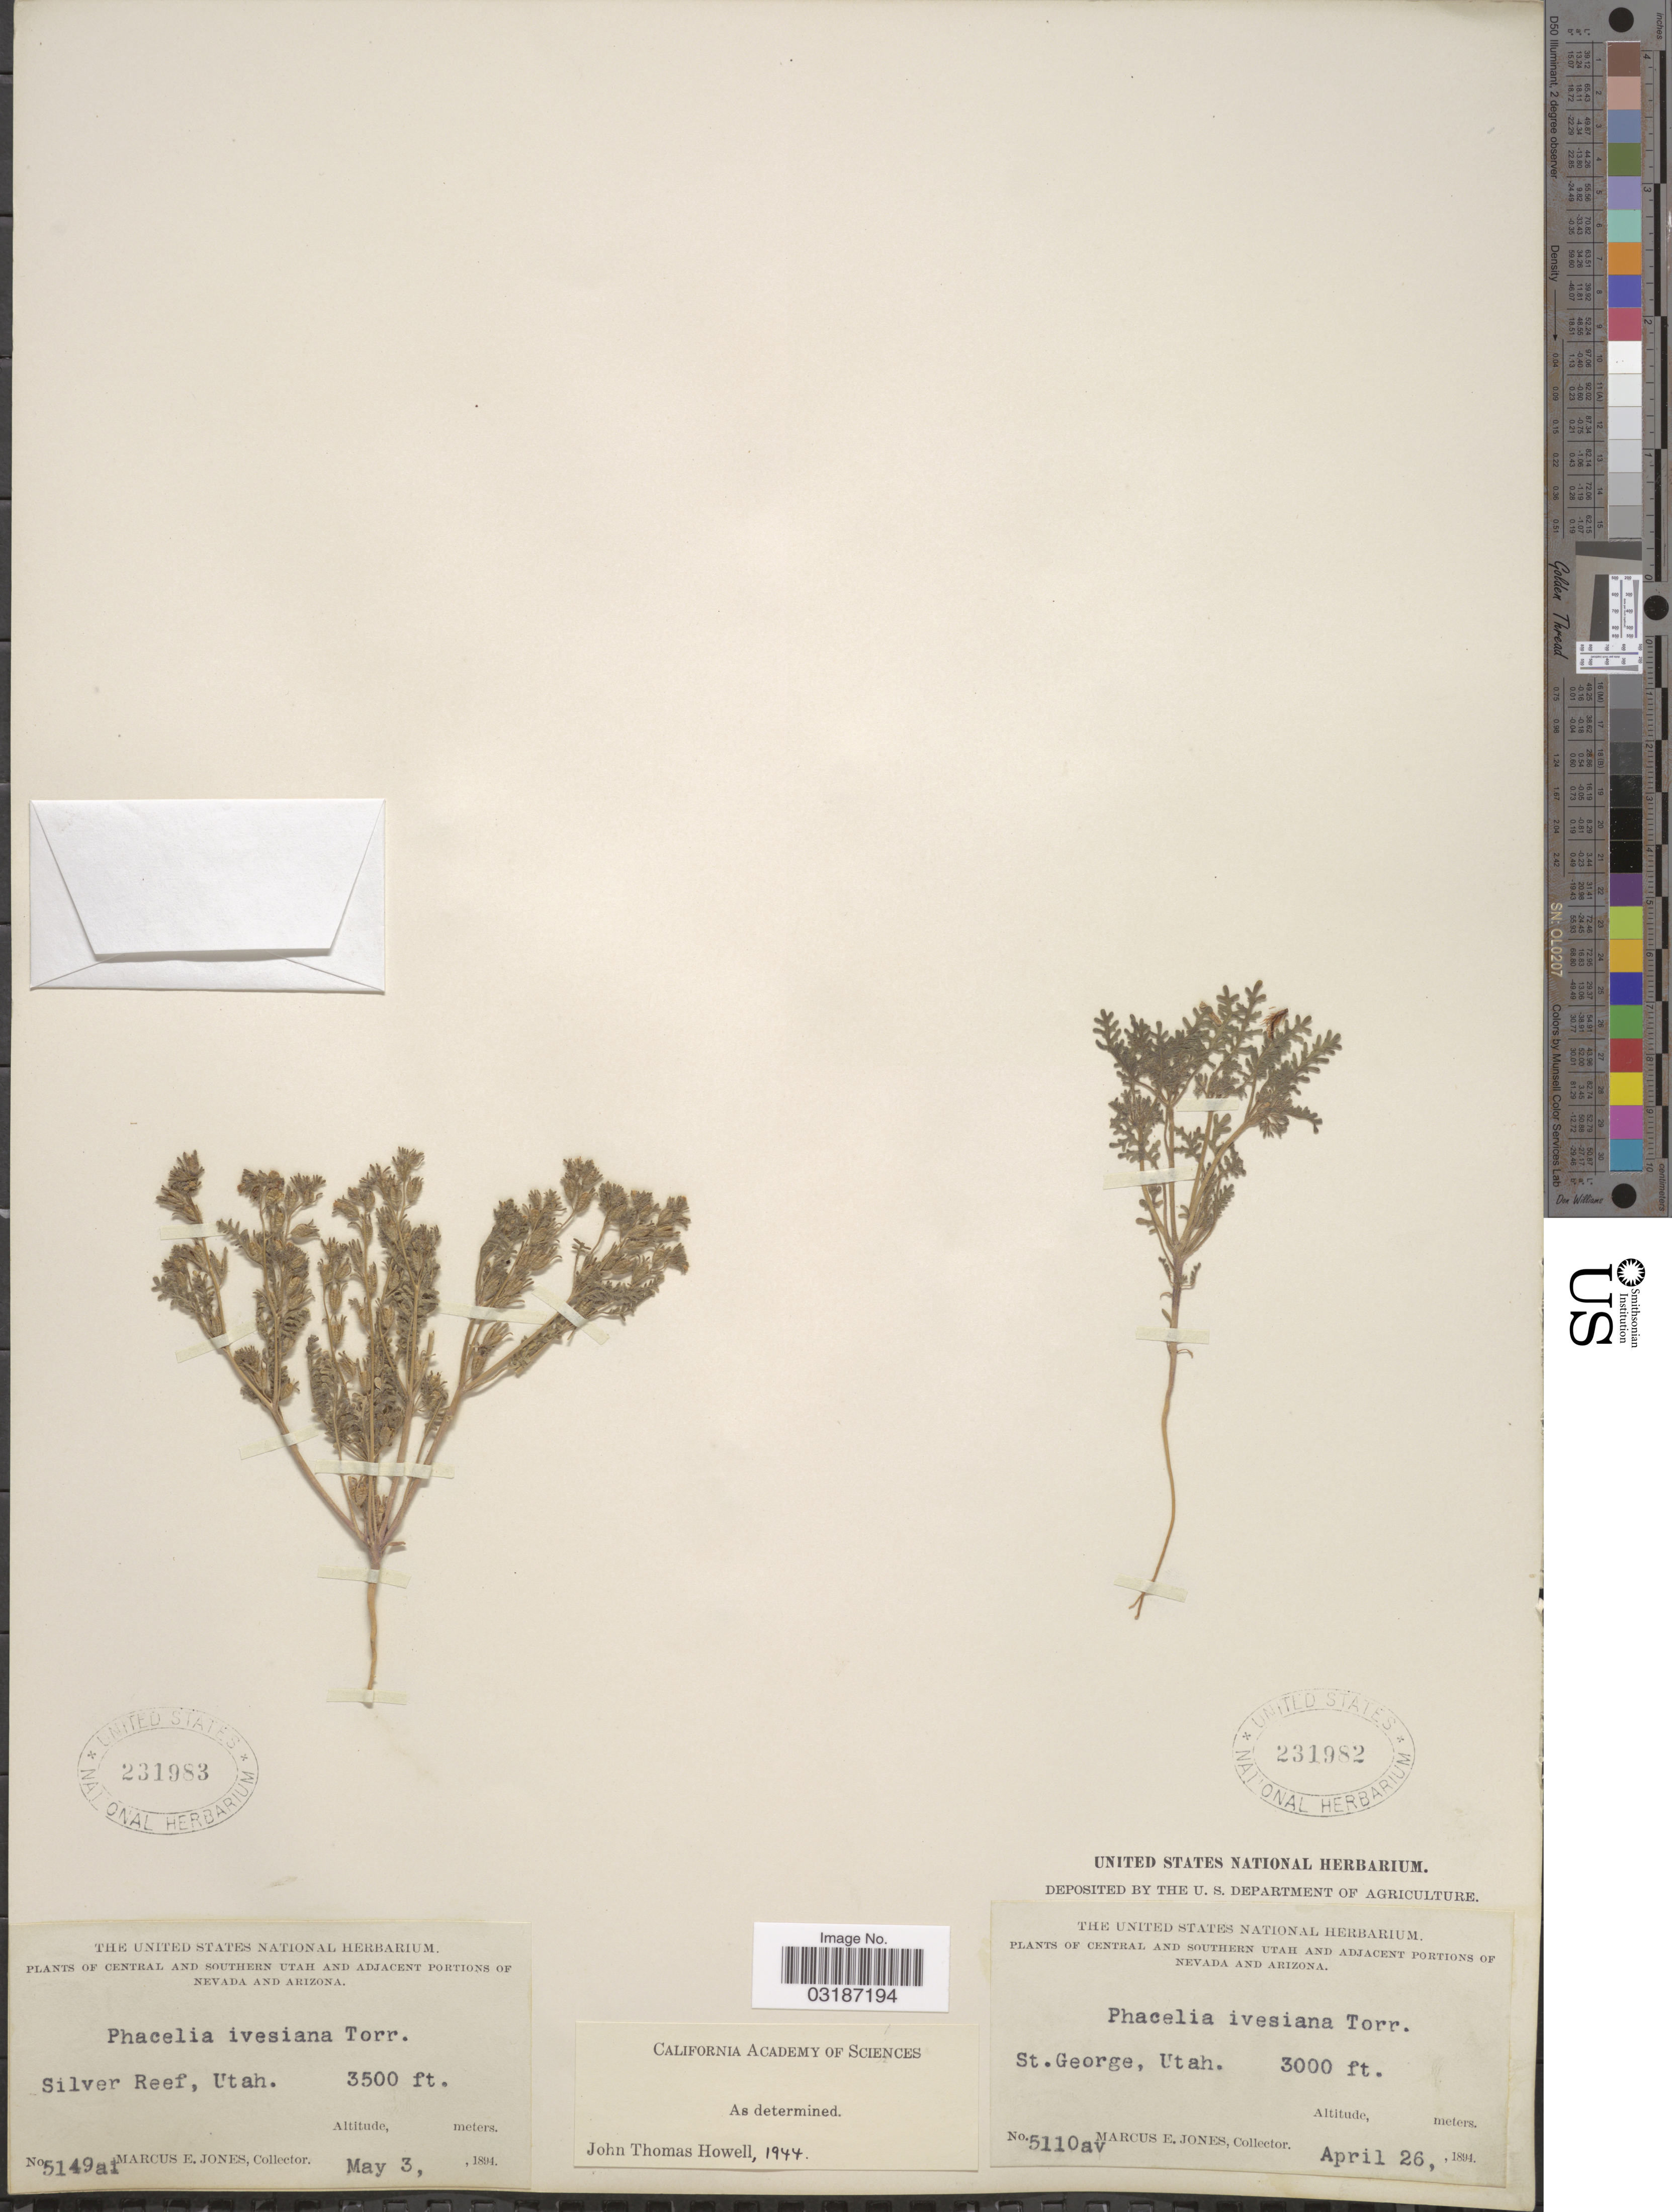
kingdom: Plantae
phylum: Tracheophyta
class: Magnoliopsida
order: Boraginales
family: Hydrophyllaceae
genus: Phacelia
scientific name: Phacelia ivesiana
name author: Torr.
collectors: M. E. Jones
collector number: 5149ai*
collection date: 1894-05-03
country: United States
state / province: Utah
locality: Central and Southern Utah. Silver Reef.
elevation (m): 1067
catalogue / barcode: US 231983